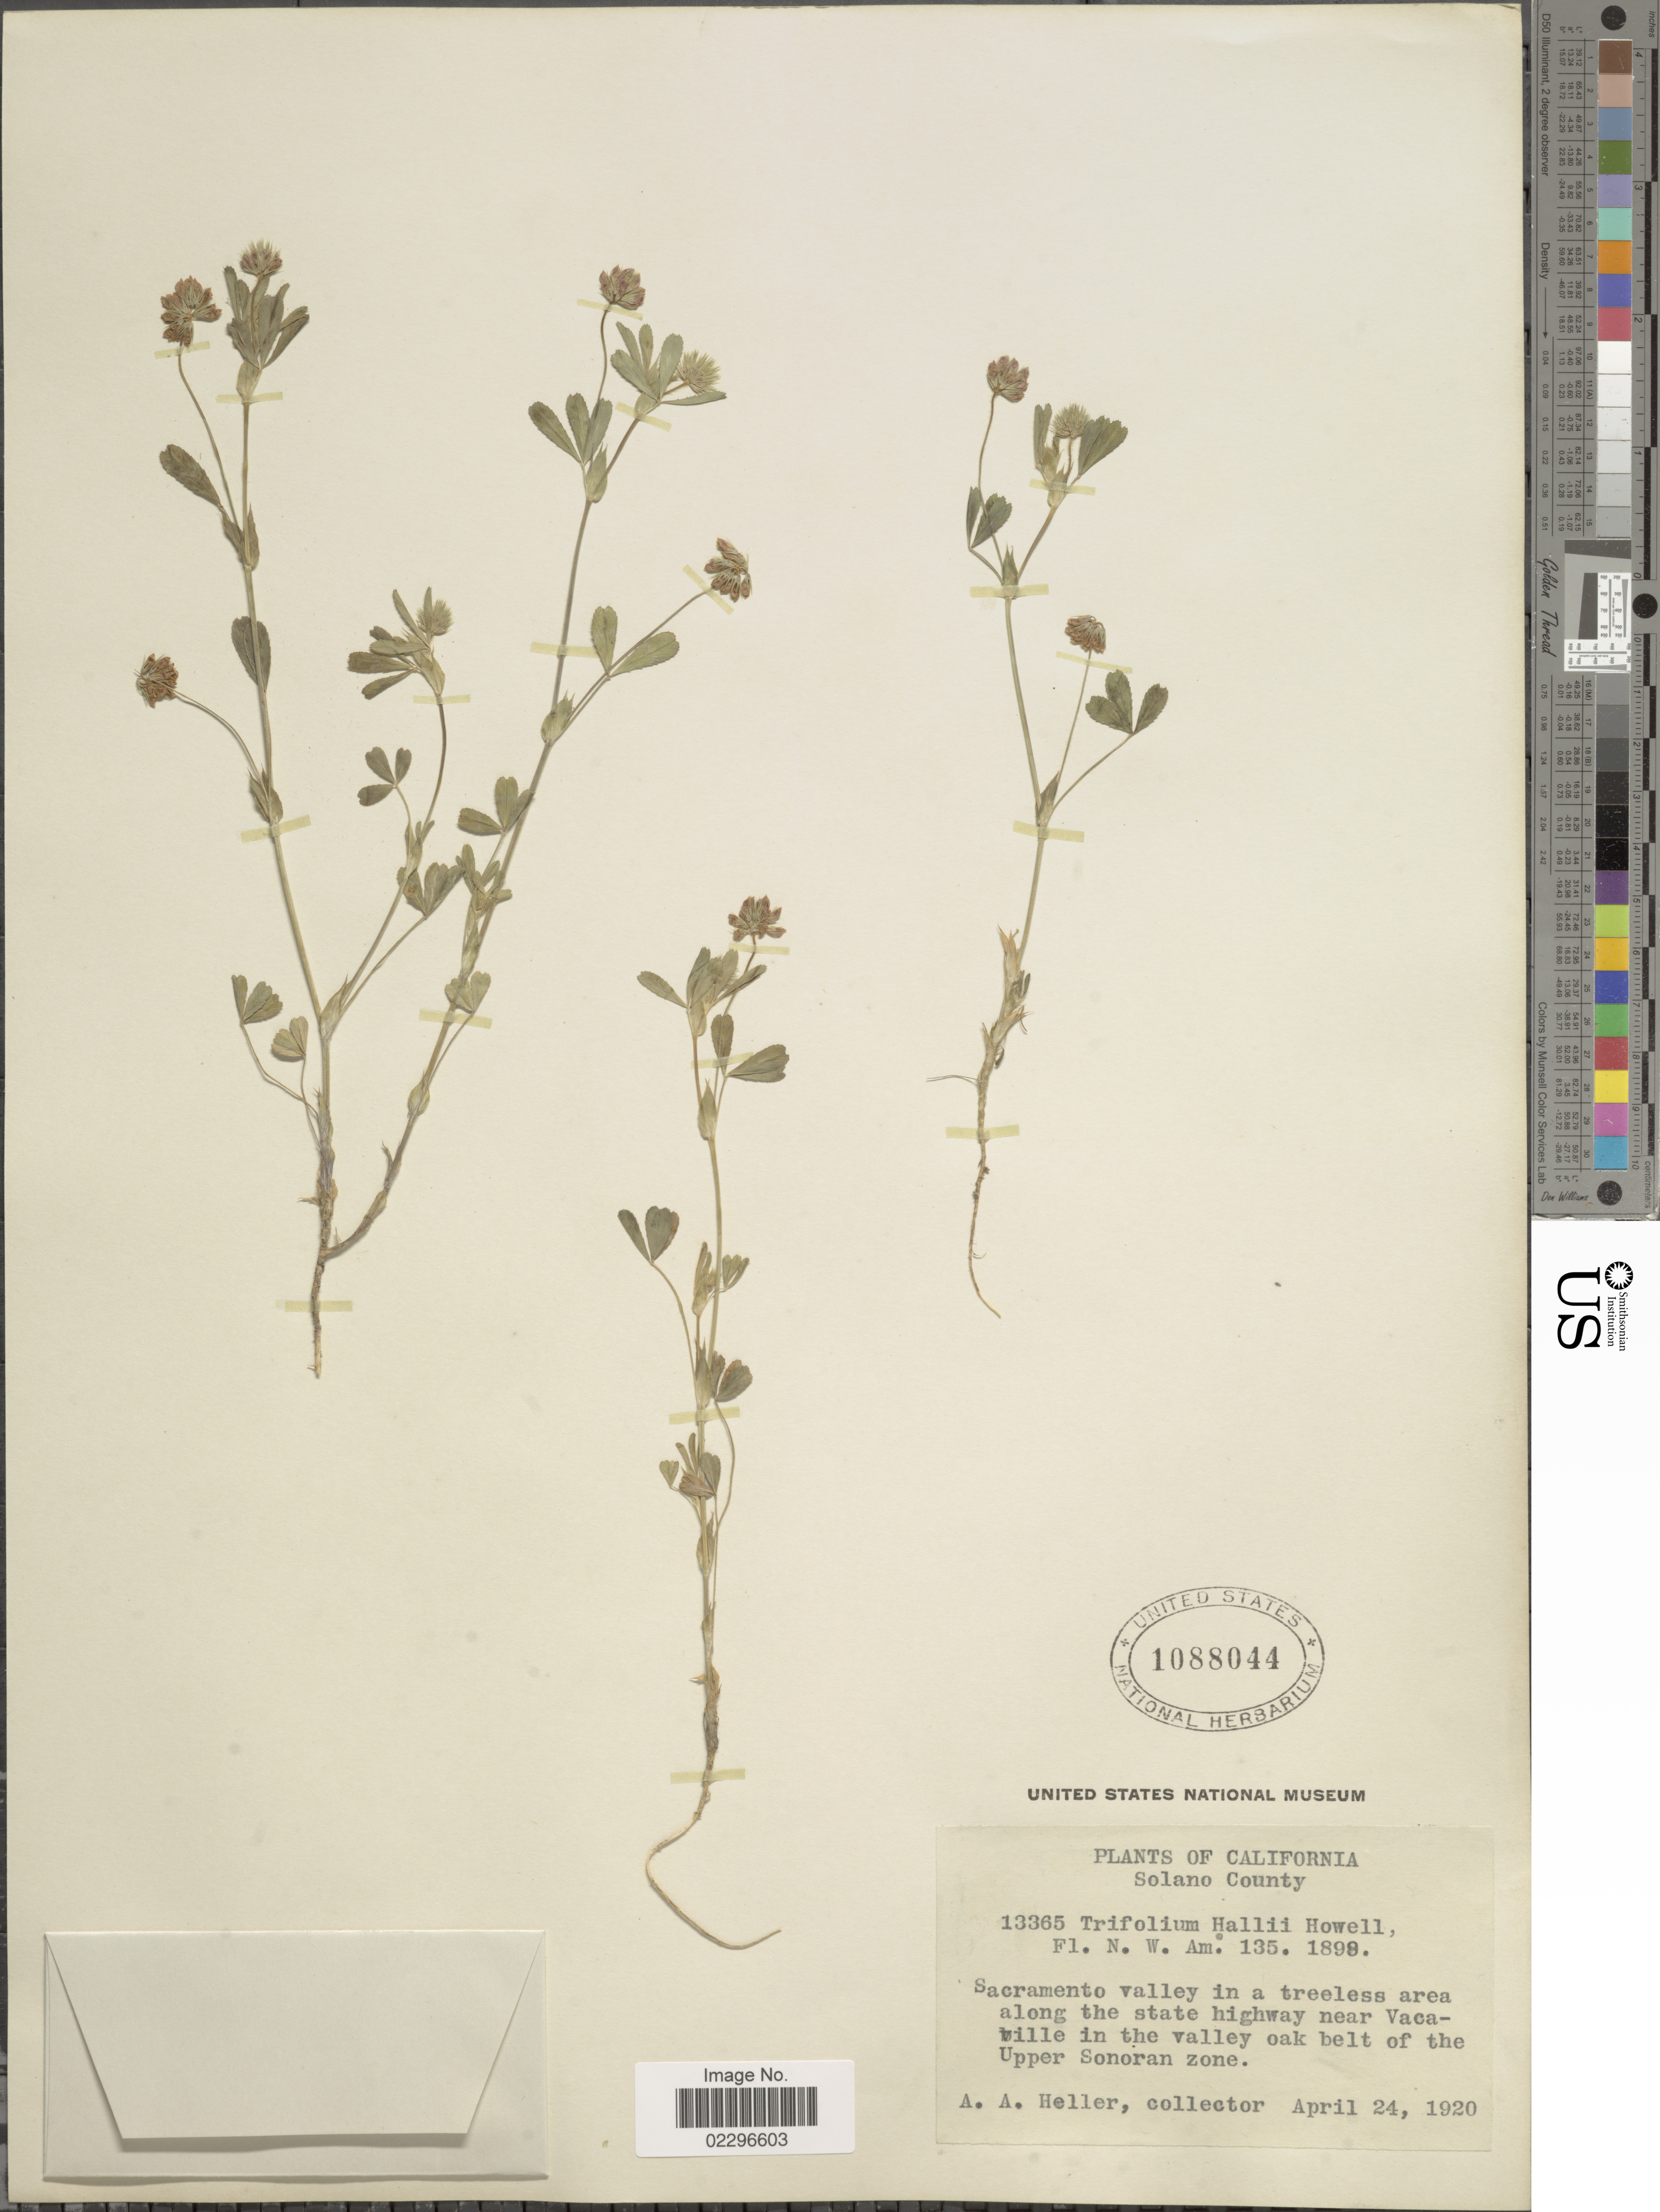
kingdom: Plantae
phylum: Tracheophyta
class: Magnoliopsida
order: Fabales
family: Fabaceae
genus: Trifolium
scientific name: Trifolium hallii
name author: Howell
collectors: A. A. Heller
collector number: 13365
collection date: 1920-04-24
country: United States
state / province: California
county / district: Solano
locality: California, Solano County, Sacramento valley in a treeles area along the state Highway near Vacaville in the valley oak belt of the Upper Sonoran zone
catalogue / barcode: US 1088044